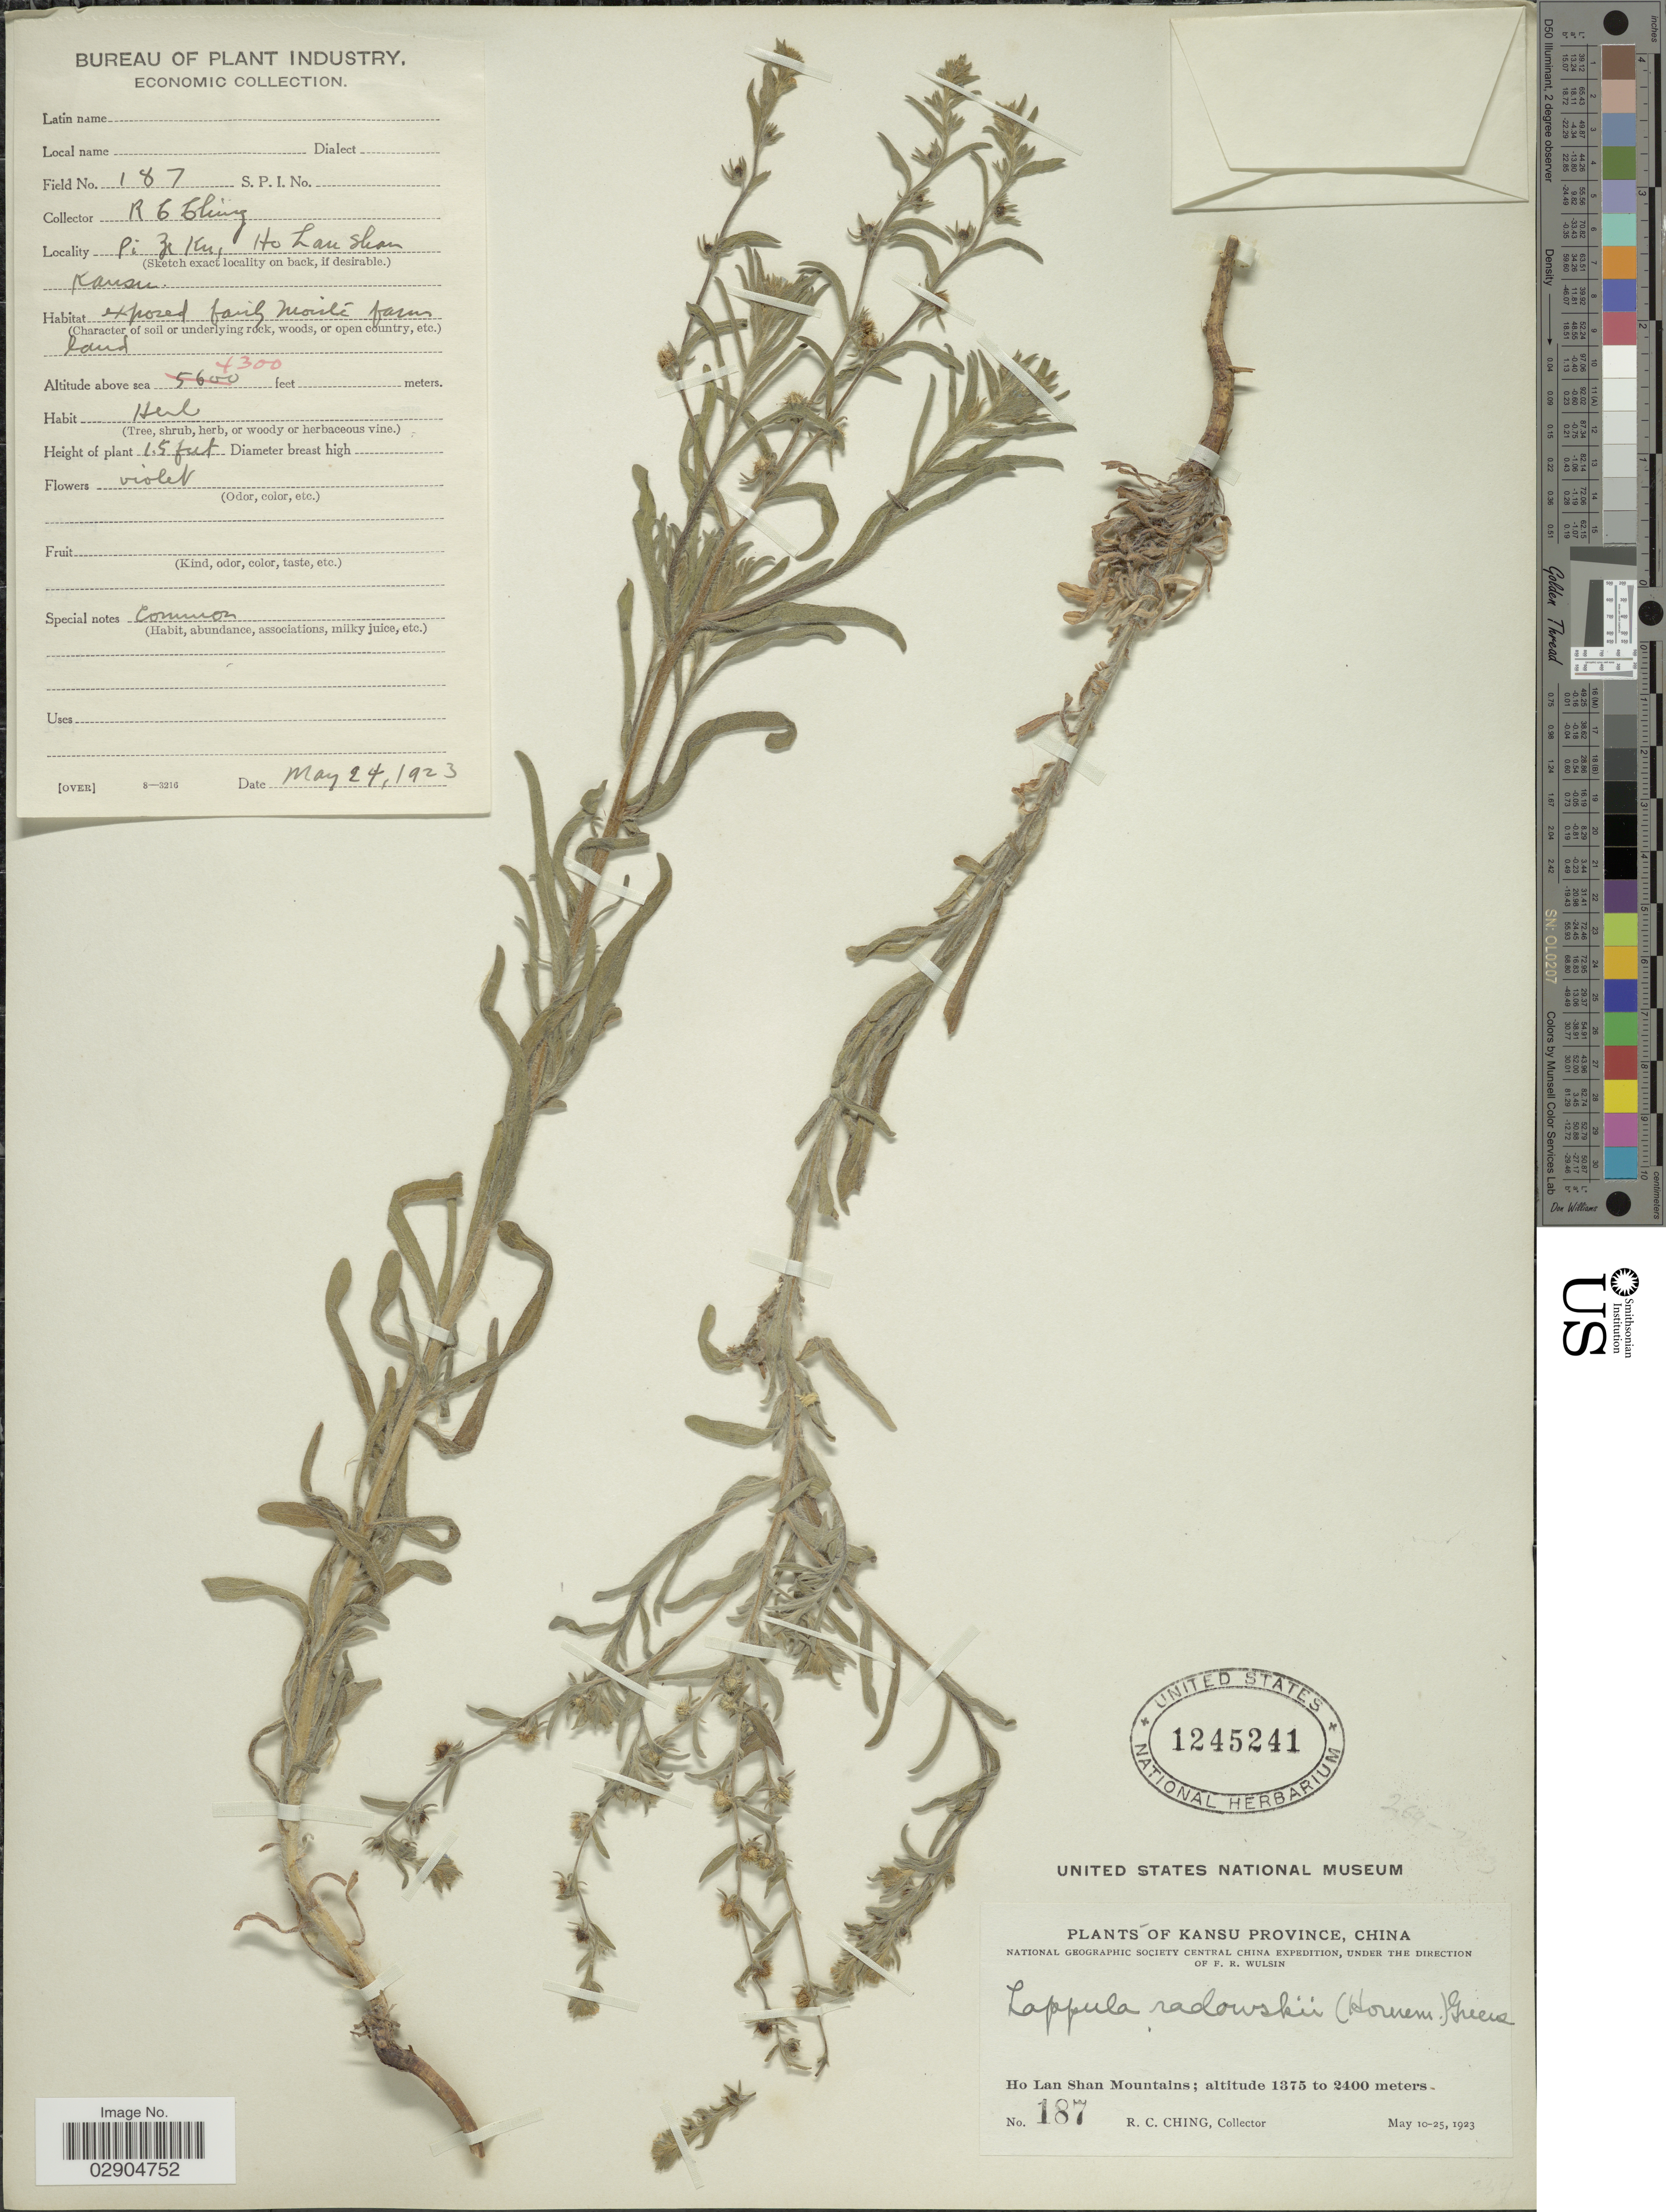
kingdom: Plantae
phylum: Tracheophyta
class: Magnoliopsida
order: Boraginales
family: Boraginaceae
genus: Lappula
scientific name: Lappula redowskii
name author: (Hornem.) Greene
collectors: R. C. Ching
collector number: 187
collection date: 1923-05-24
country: China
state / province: Gansu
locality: Kansu Province, China, Ho Lan Shan Mountains, Pi Ze Ku, Kansu.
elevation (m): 1311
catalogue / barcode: US 1245241